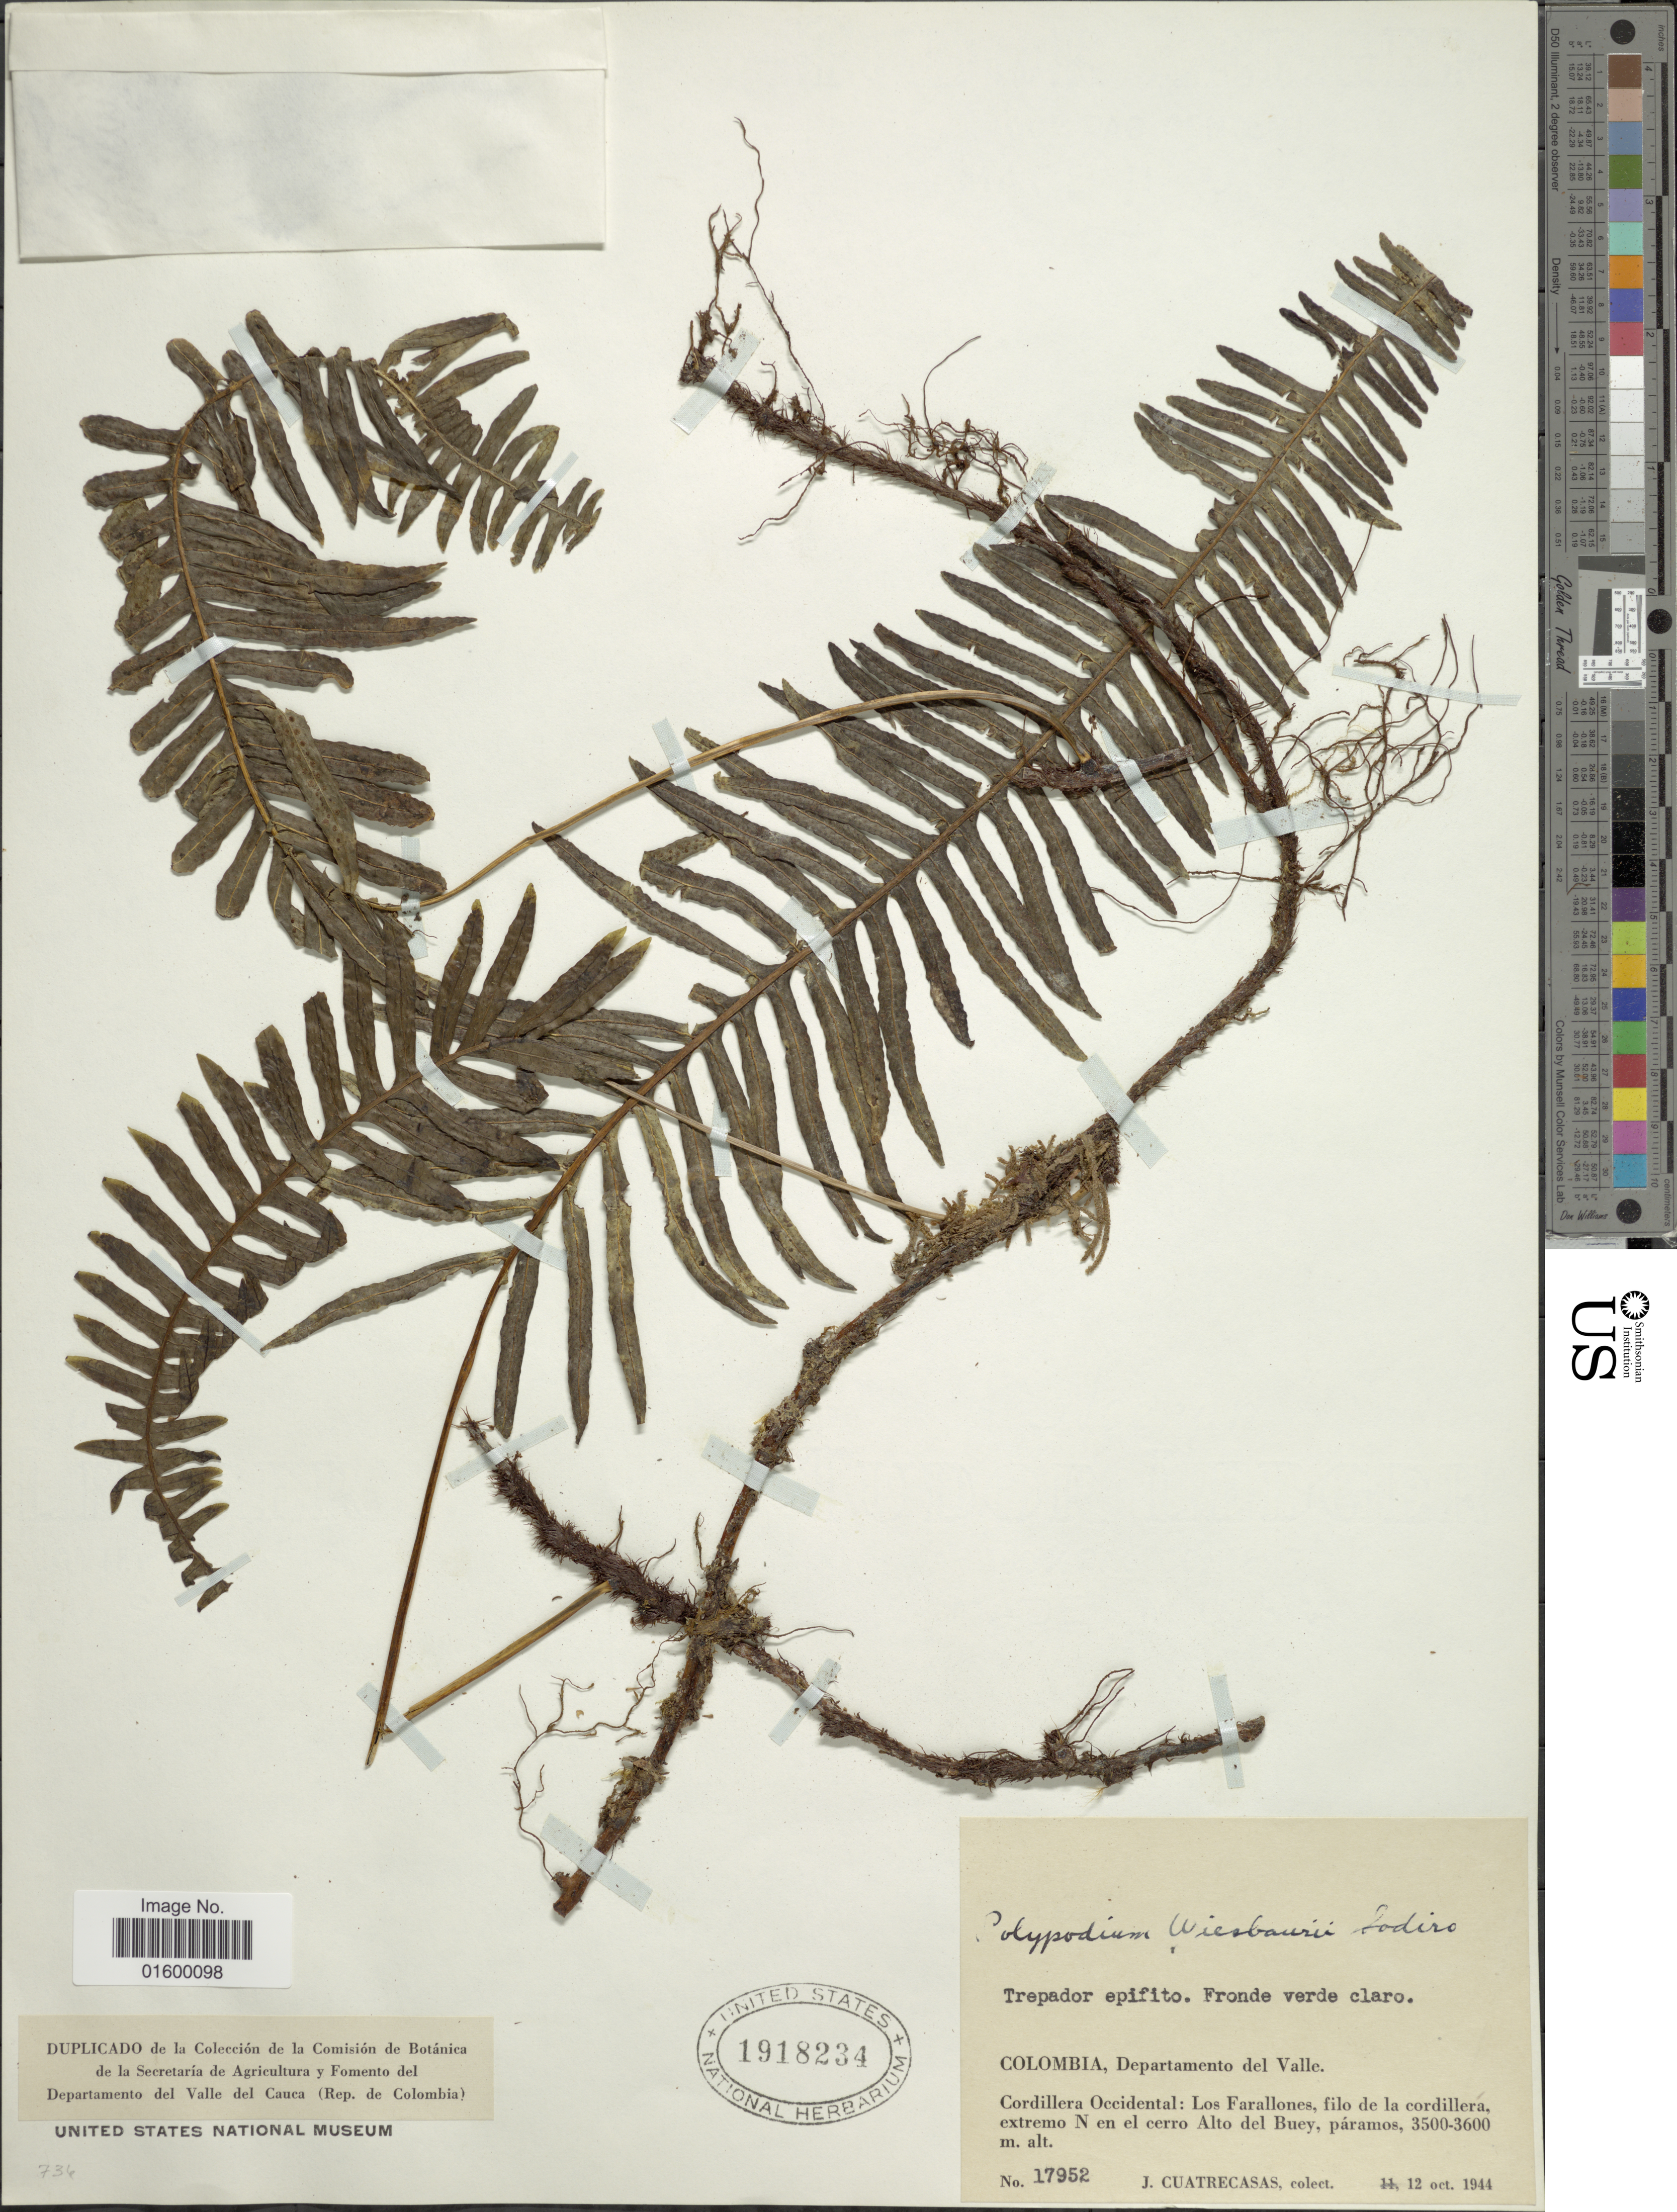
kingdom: Plantae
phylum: Tracheophyta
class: Polypodiopsida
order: Polypodiales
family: Polypodiaceae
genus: Pleopeltis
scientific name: Pleopeltis wiesbaurii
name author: (Sodiro) Lellinger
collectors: J. Cuatrecasas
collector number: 17952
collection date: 1944-10-12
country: Colombia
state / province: Valle del Cauca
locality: Departamento del Valle, Cordillera Occidental, Los Farallones, filo de la cordillera extremo N en el cerro Alto del Buey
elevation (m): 3500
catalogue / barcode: US 1918234